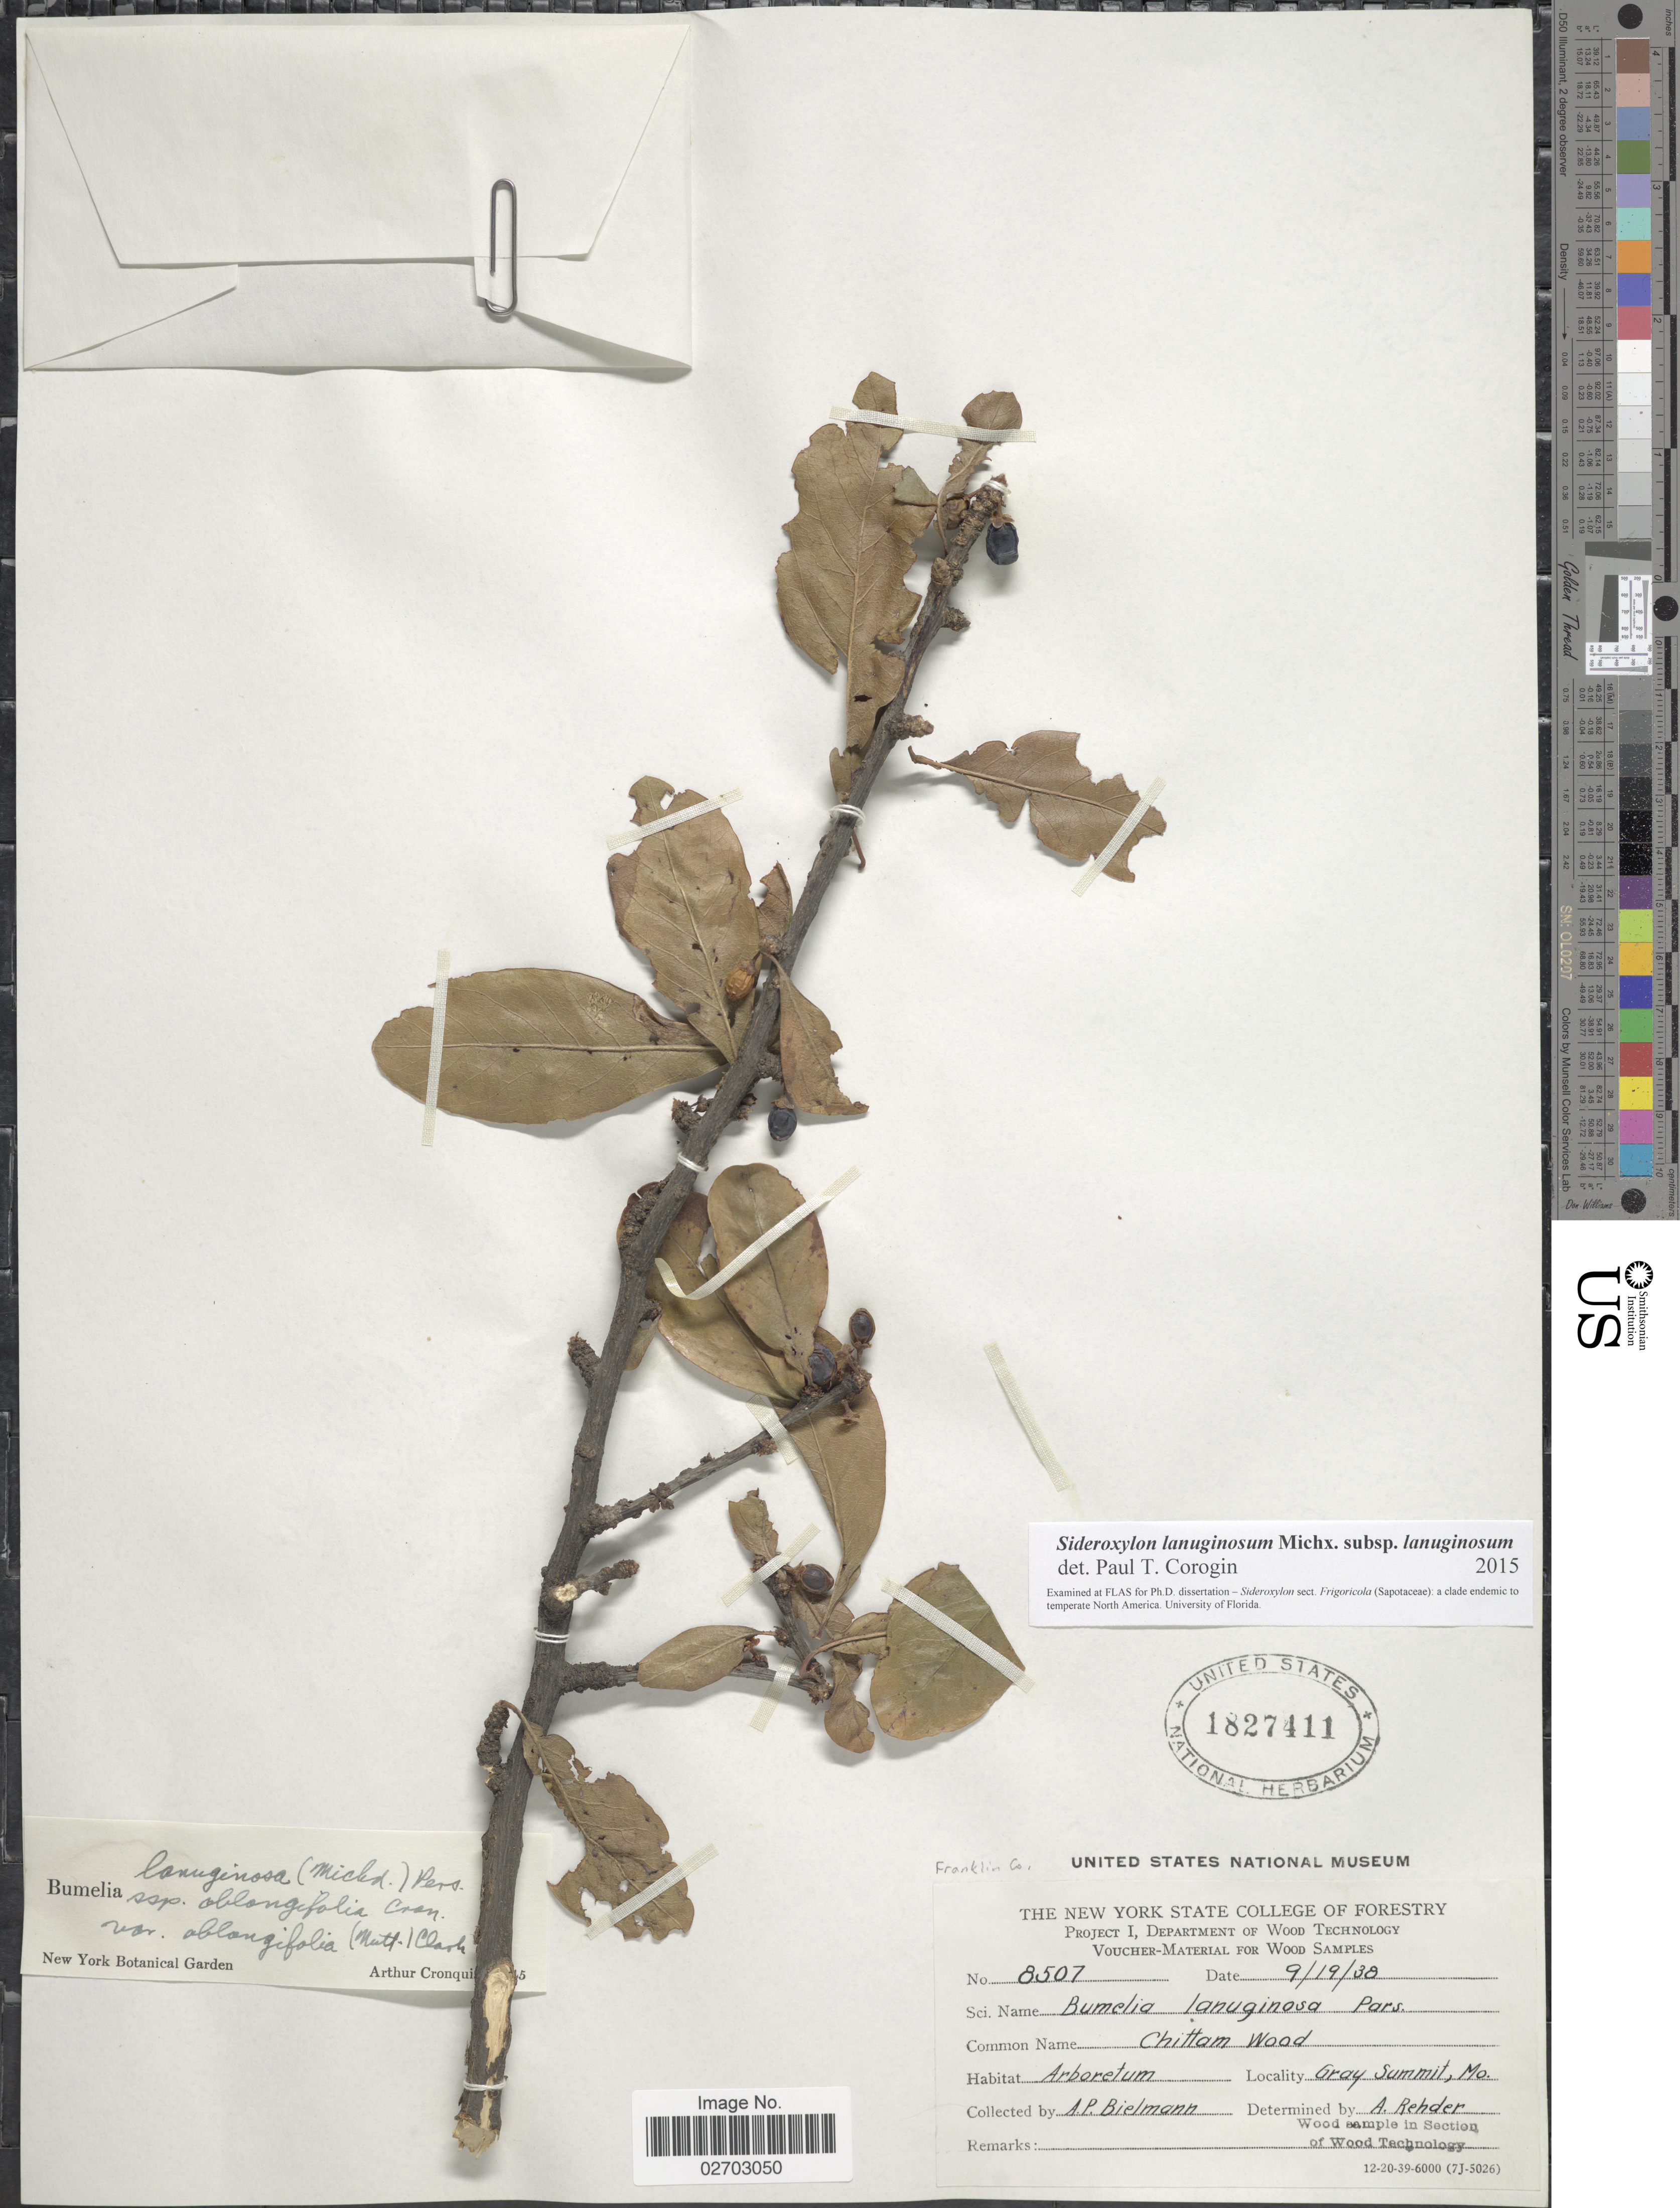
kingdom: Plantae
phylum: Tracheophyta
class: Magnoliopsida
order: Ericales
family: Sapotaceae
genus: Sideroxylon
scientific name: Sideroxylon lanuginosum subsp. lanuginosum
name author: Michx.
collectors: A. Bielmann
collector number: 8507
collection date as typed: Transcribed d/m/y: 19/9/38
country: United States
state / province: Missouri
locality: Gray Summit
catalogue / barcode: US 1827411